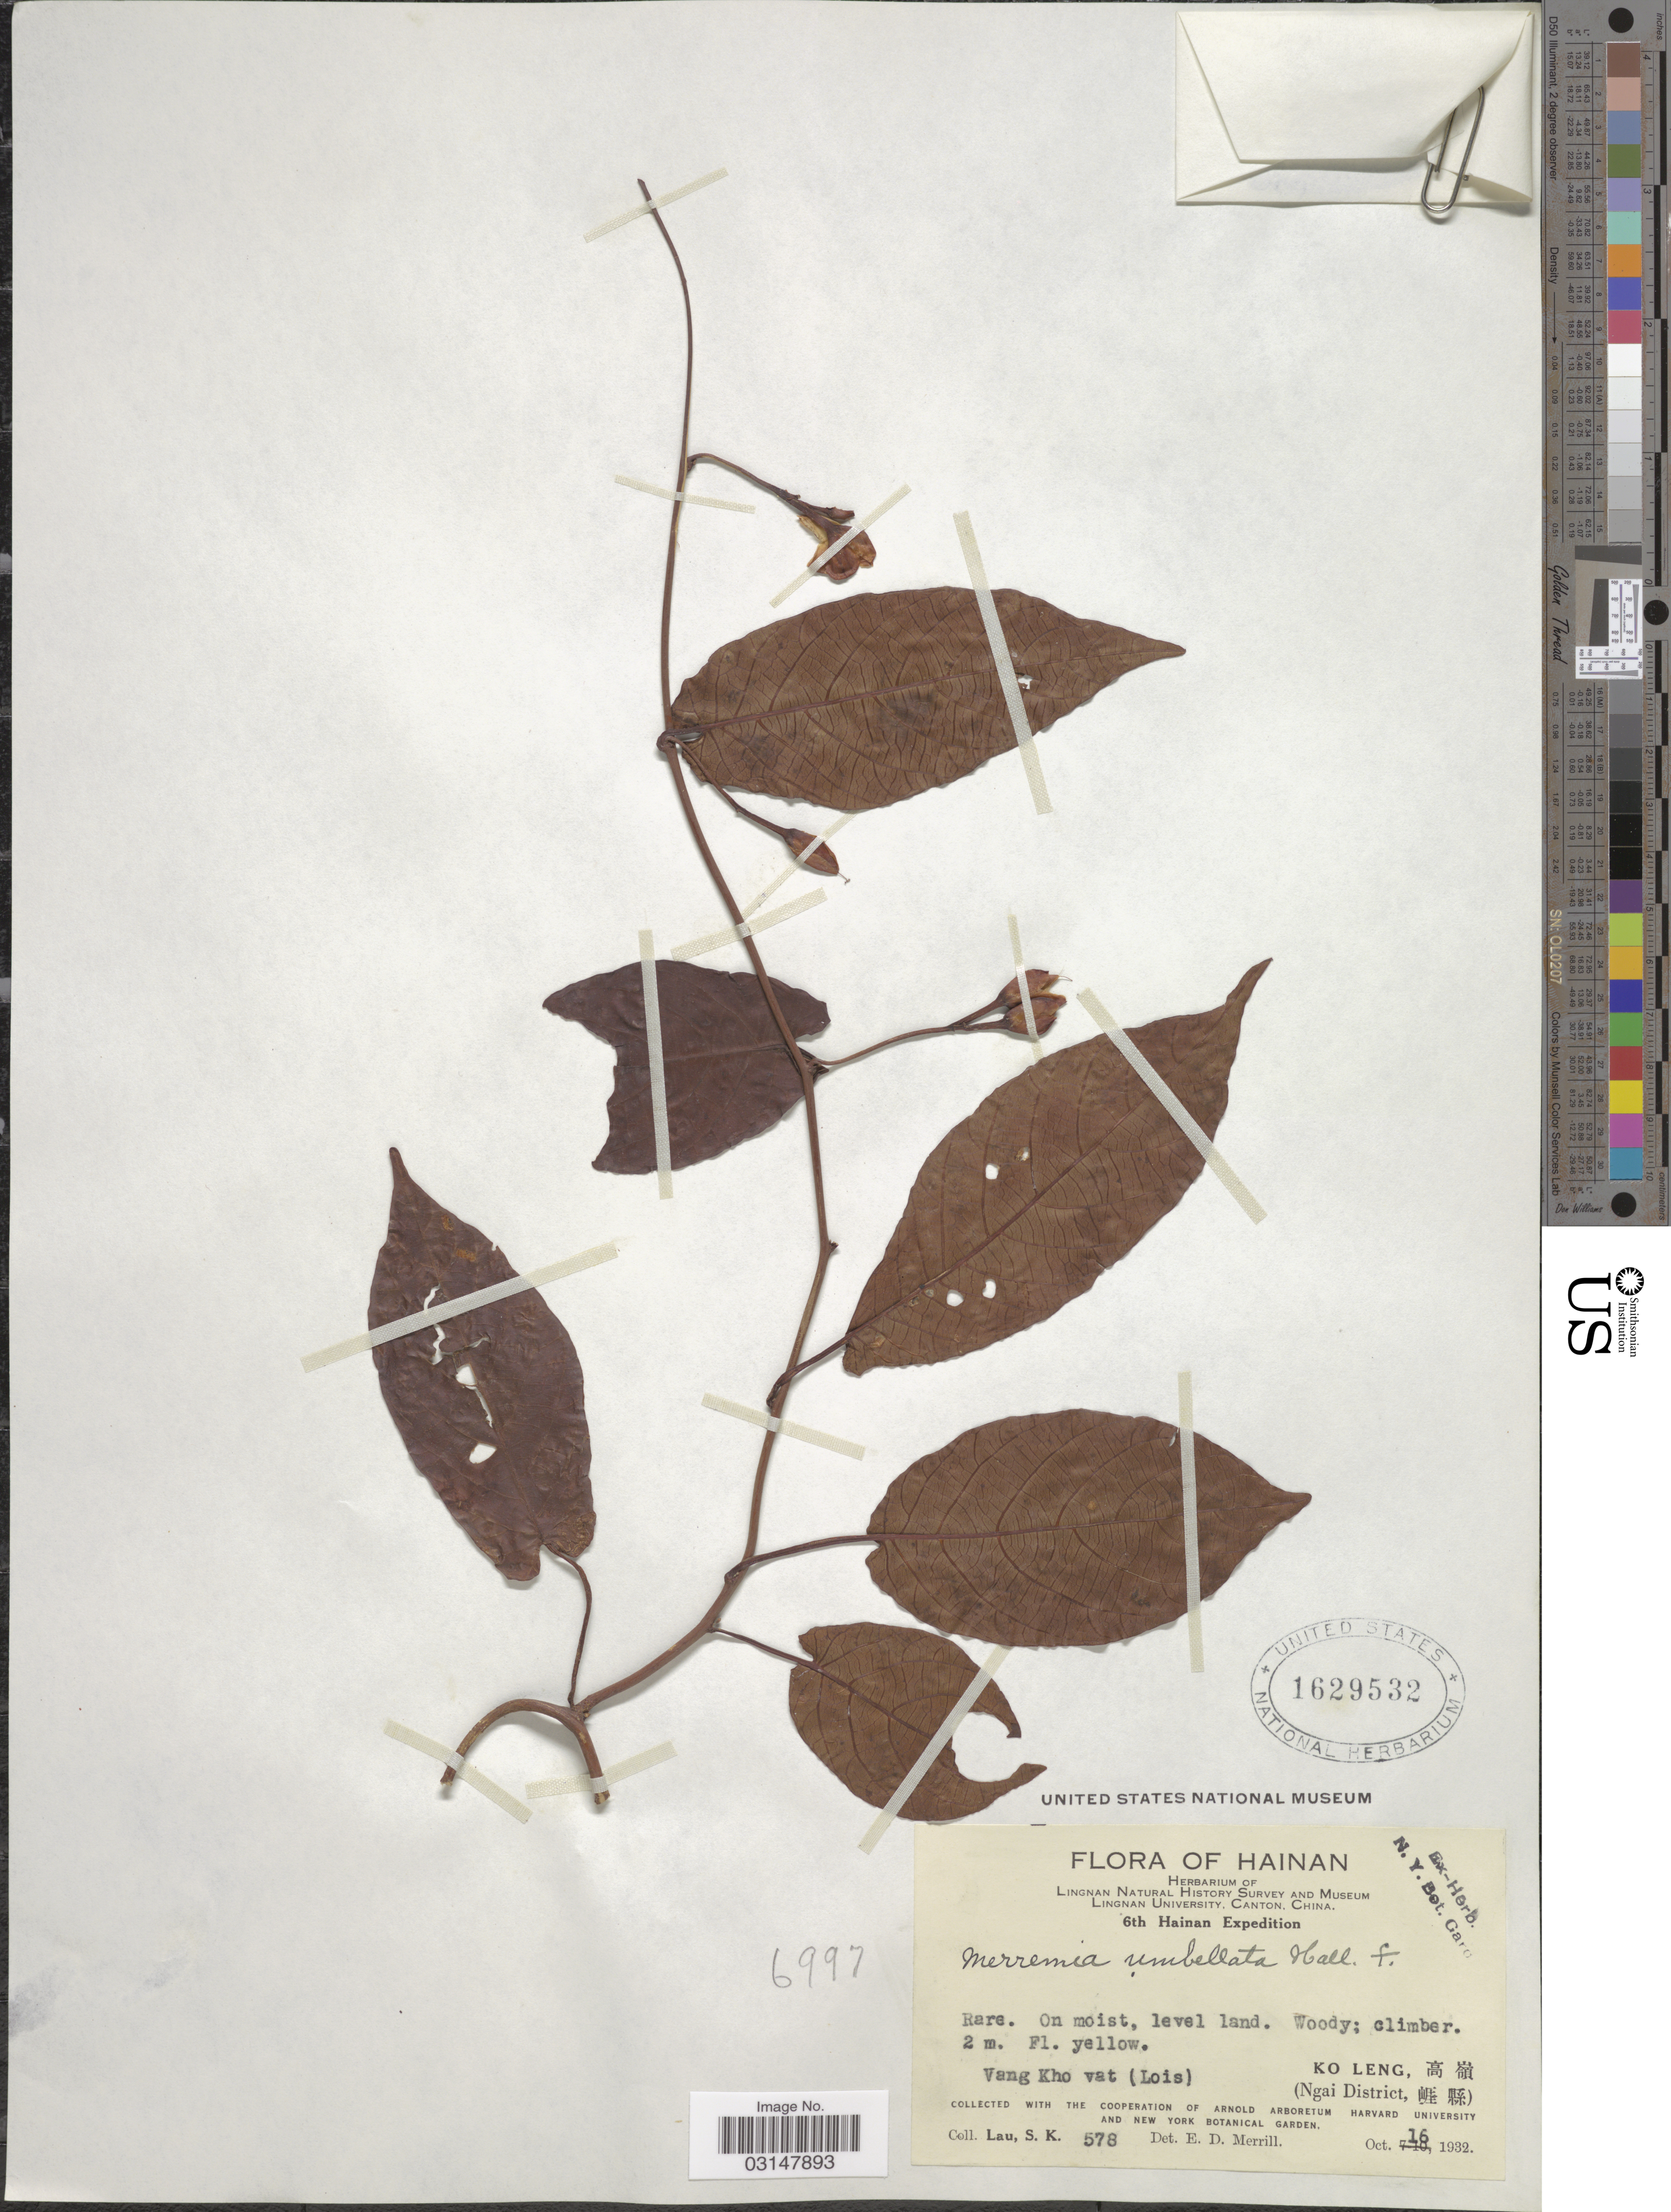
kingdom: Plantae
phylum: Tracheophyta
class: Magnoliopsida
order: Solanales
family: Convolvulaceae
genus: Camonea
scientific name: Camonea pilosa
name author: (Houtt.) A. R. Simões & Staples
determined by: Strong, Mark T., (BOT), Smithsonian Institution - National Museum of Natural History (UNITED STATES)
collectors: S. K. Lau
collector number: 578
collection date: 1932-10-16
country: China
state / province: Hainan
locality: Vang Kho vat (Lois). Ko Leng. (Ngai District).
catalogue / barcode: US 1629532